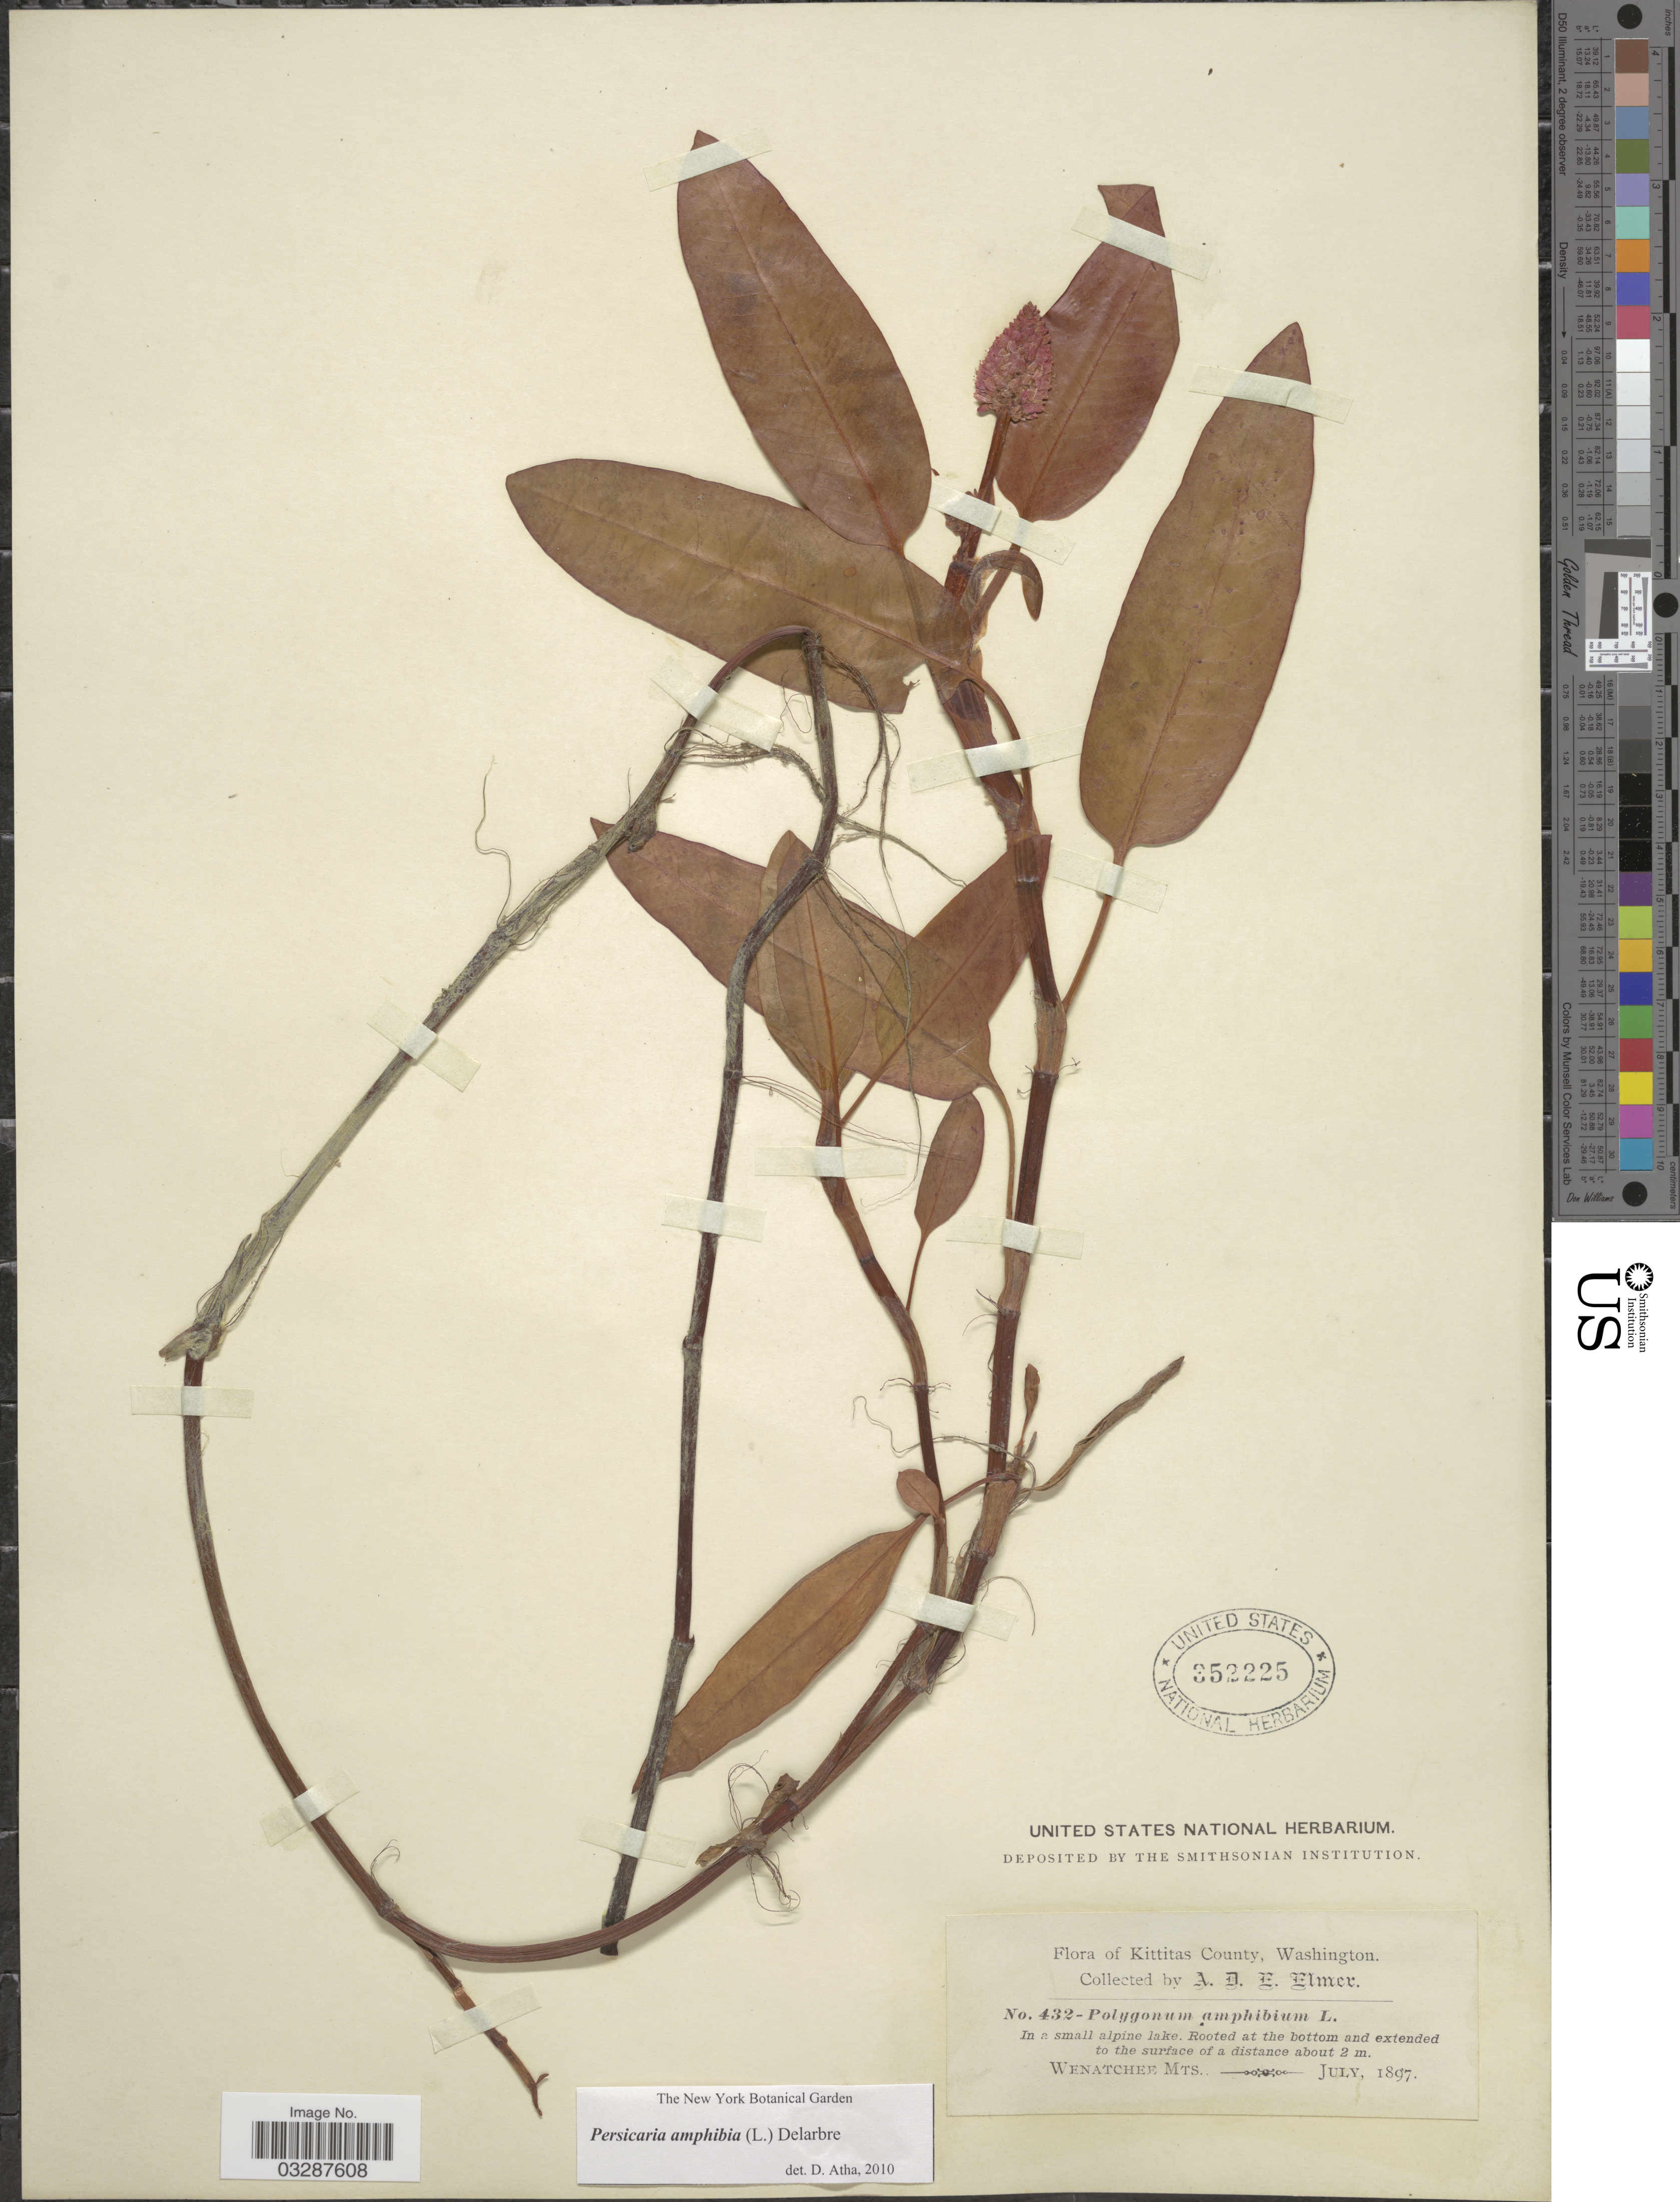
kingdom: Plantae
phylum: Tracheophyta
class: Magnoliopsida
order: Caryophyllales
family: Polygonaceae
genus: Persicaria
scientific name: Persicaria amphibia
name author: (L.) Delarbre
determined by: Atha, D. E.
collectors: A. D. E. Elmer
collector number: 432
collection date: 1897-07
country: United States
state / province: Washington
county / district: Kittitas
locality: Kittitas County. Wenatchee Mts.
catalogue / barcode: US 352225